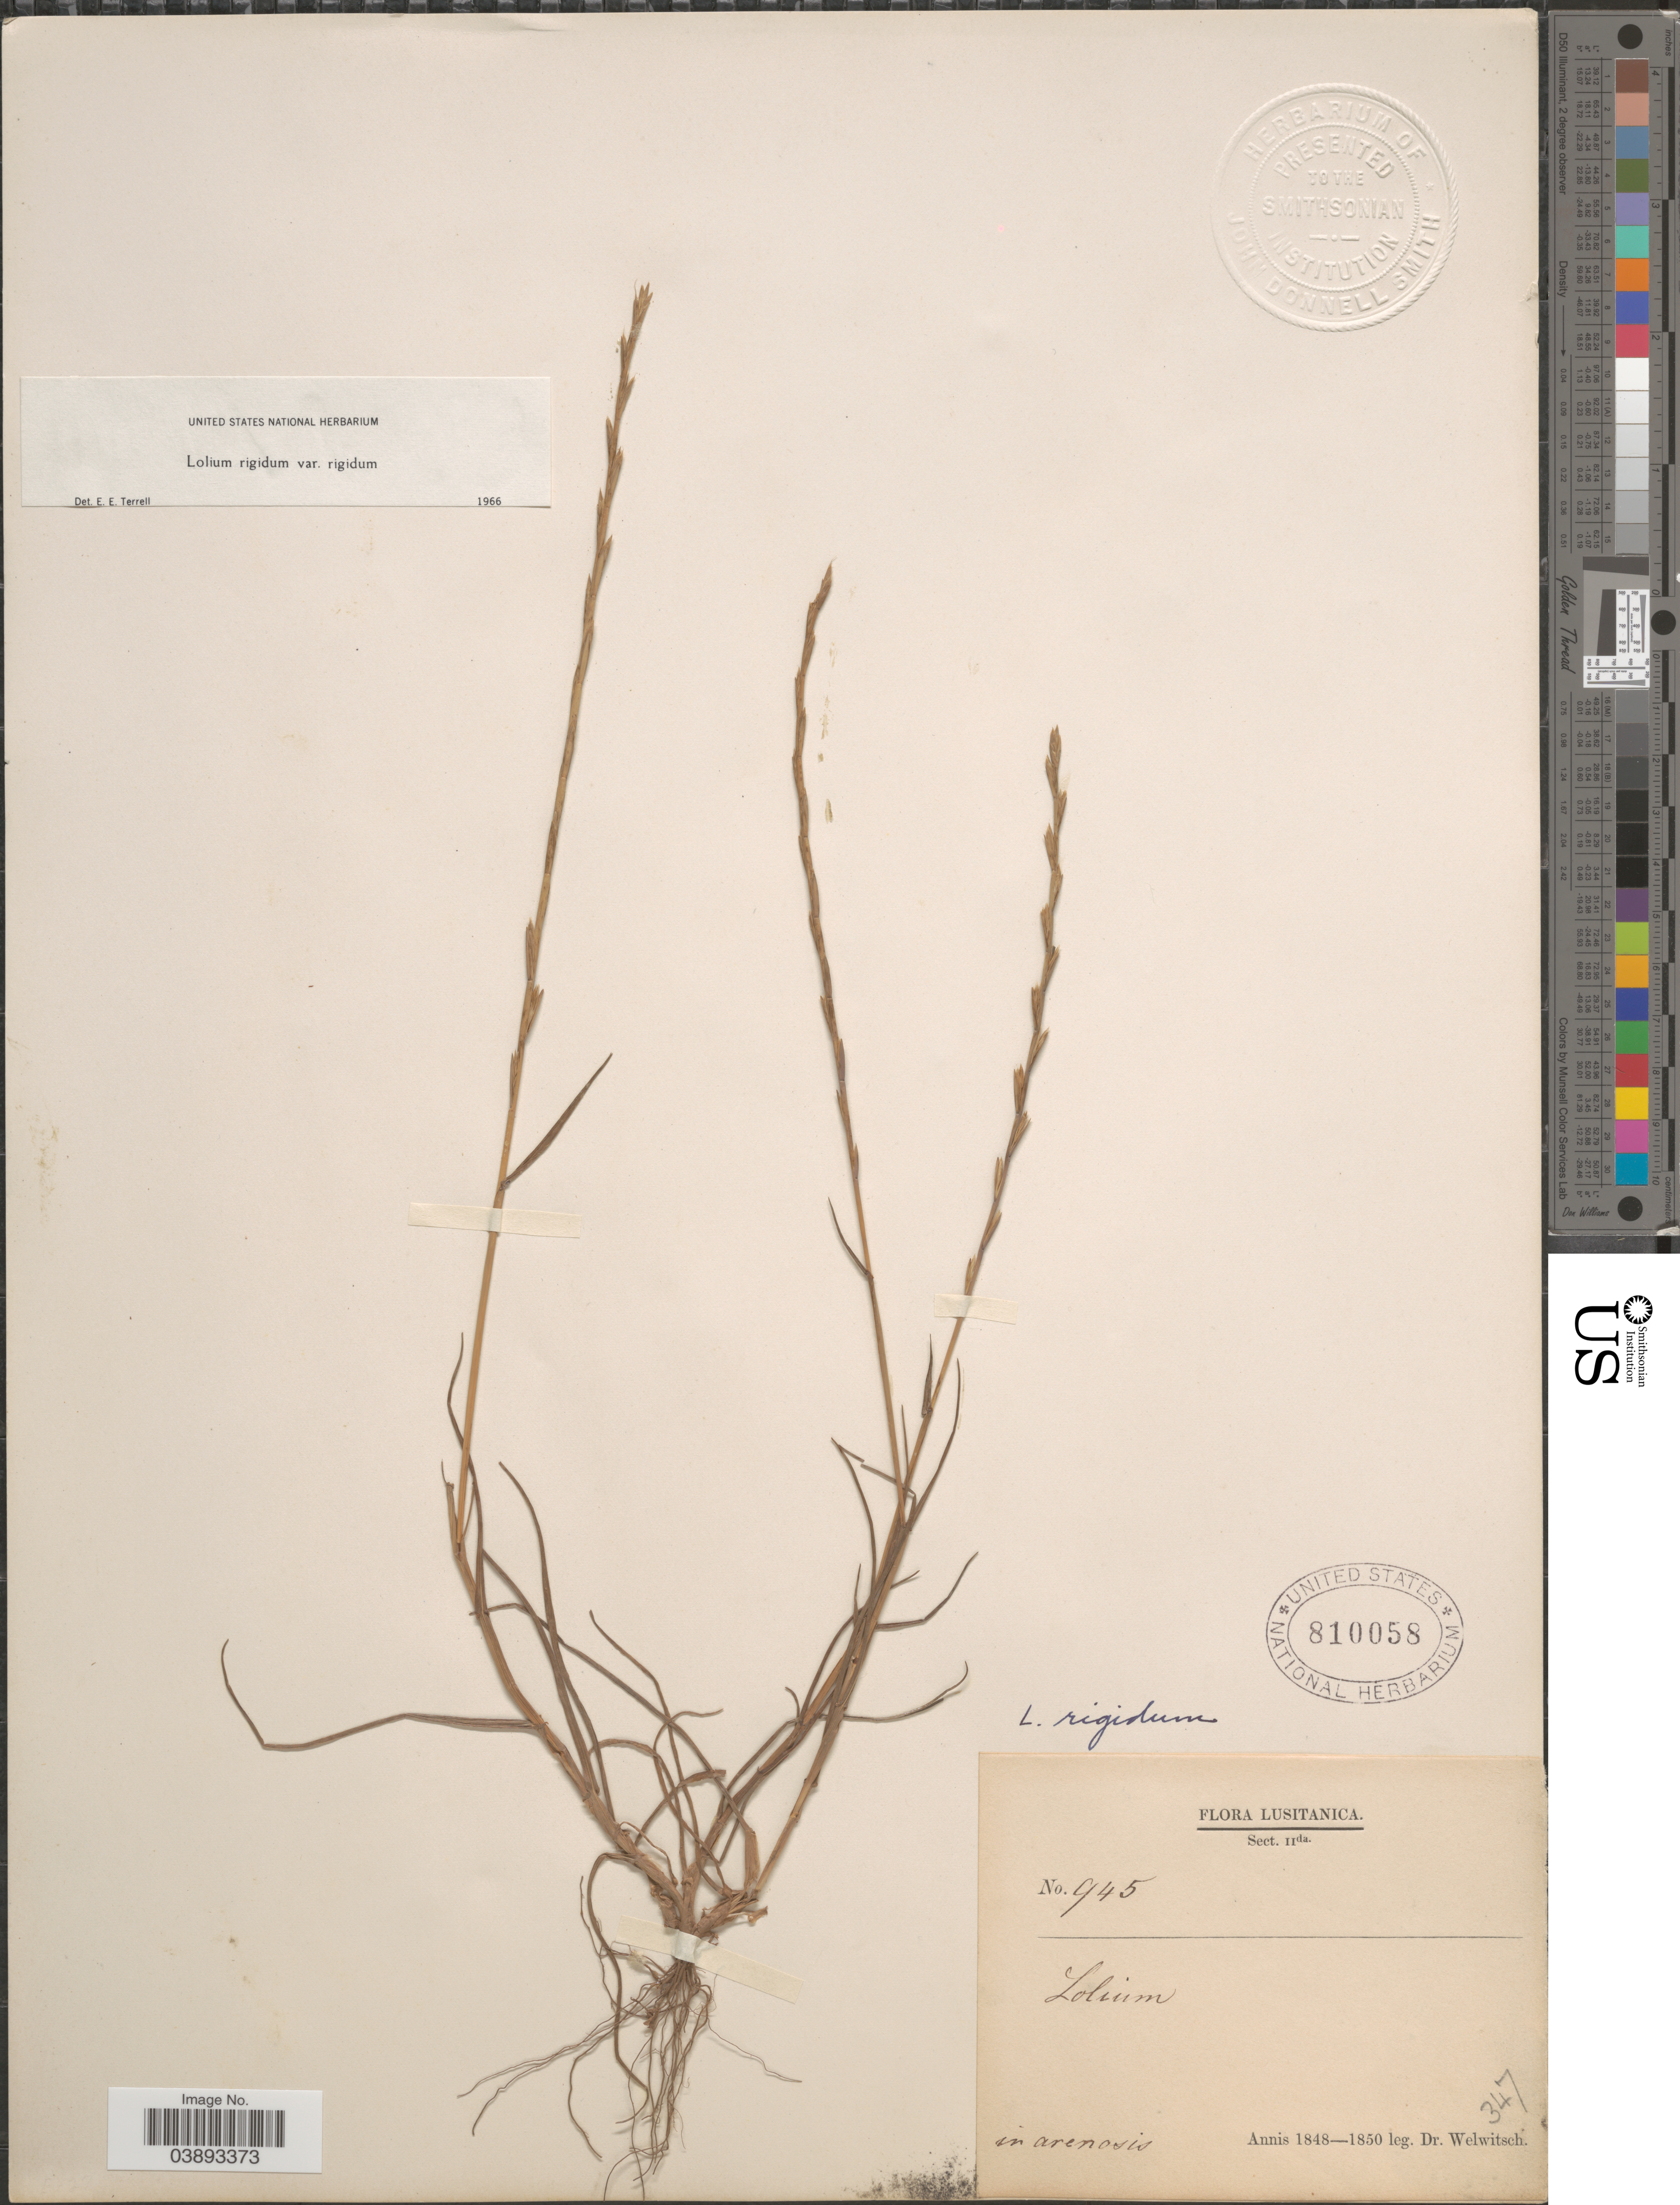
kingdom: Plantae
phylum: Tracheophyta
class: Liliopsida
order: Poales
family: Poaceae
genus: Lolium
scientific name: Lolium rigidum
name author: Gaudin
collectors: -. Welwitsch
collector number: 945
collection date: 1848/1850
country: Portugal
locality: Lusitanica. In arenosis.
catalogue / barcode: US 810058